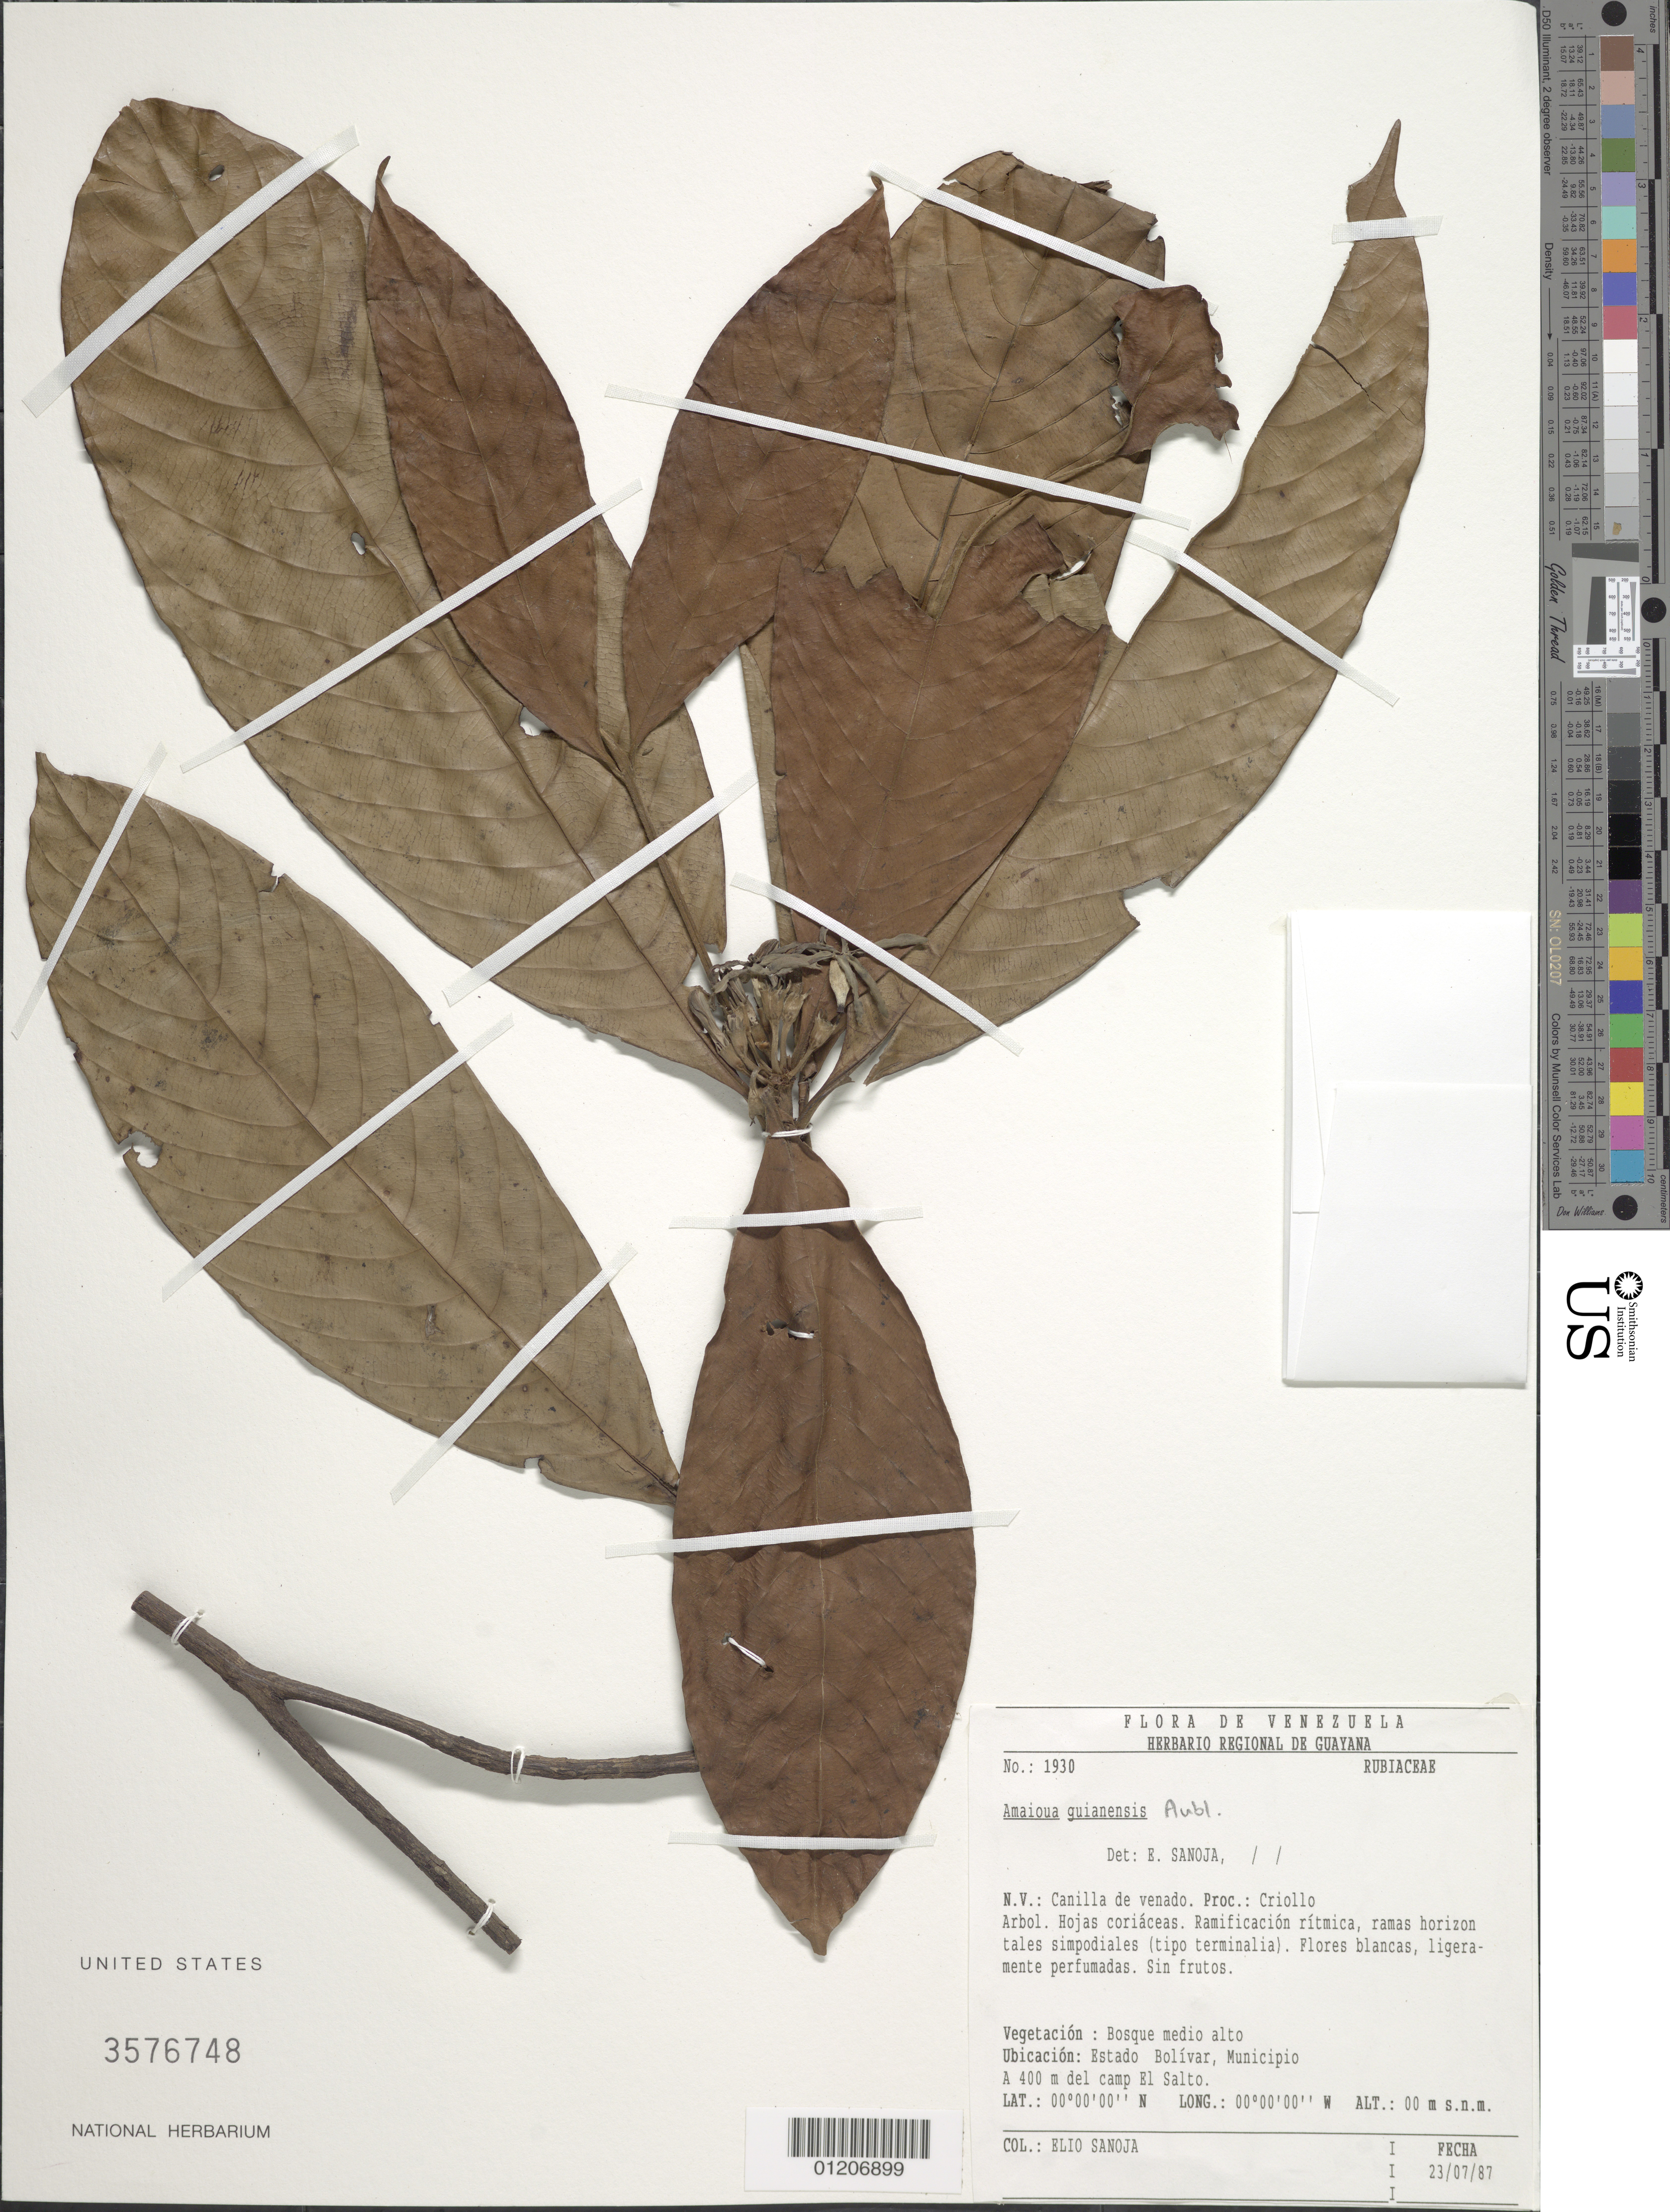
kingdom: Plantae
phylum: Tracheophyta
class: Magnoliopsida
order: Gentianales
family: Rubiaceae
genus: Amaioua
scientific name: Amaioua guianensis var. macrantha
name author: Steyerm.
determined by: Sanoja, Elio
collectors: E. Sanoja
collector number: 1930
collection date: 1987-07-23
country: Venezuela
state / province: Bolívar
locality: A 400m del camp El Salto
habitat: Bosque media alto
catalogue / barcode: US 3576748